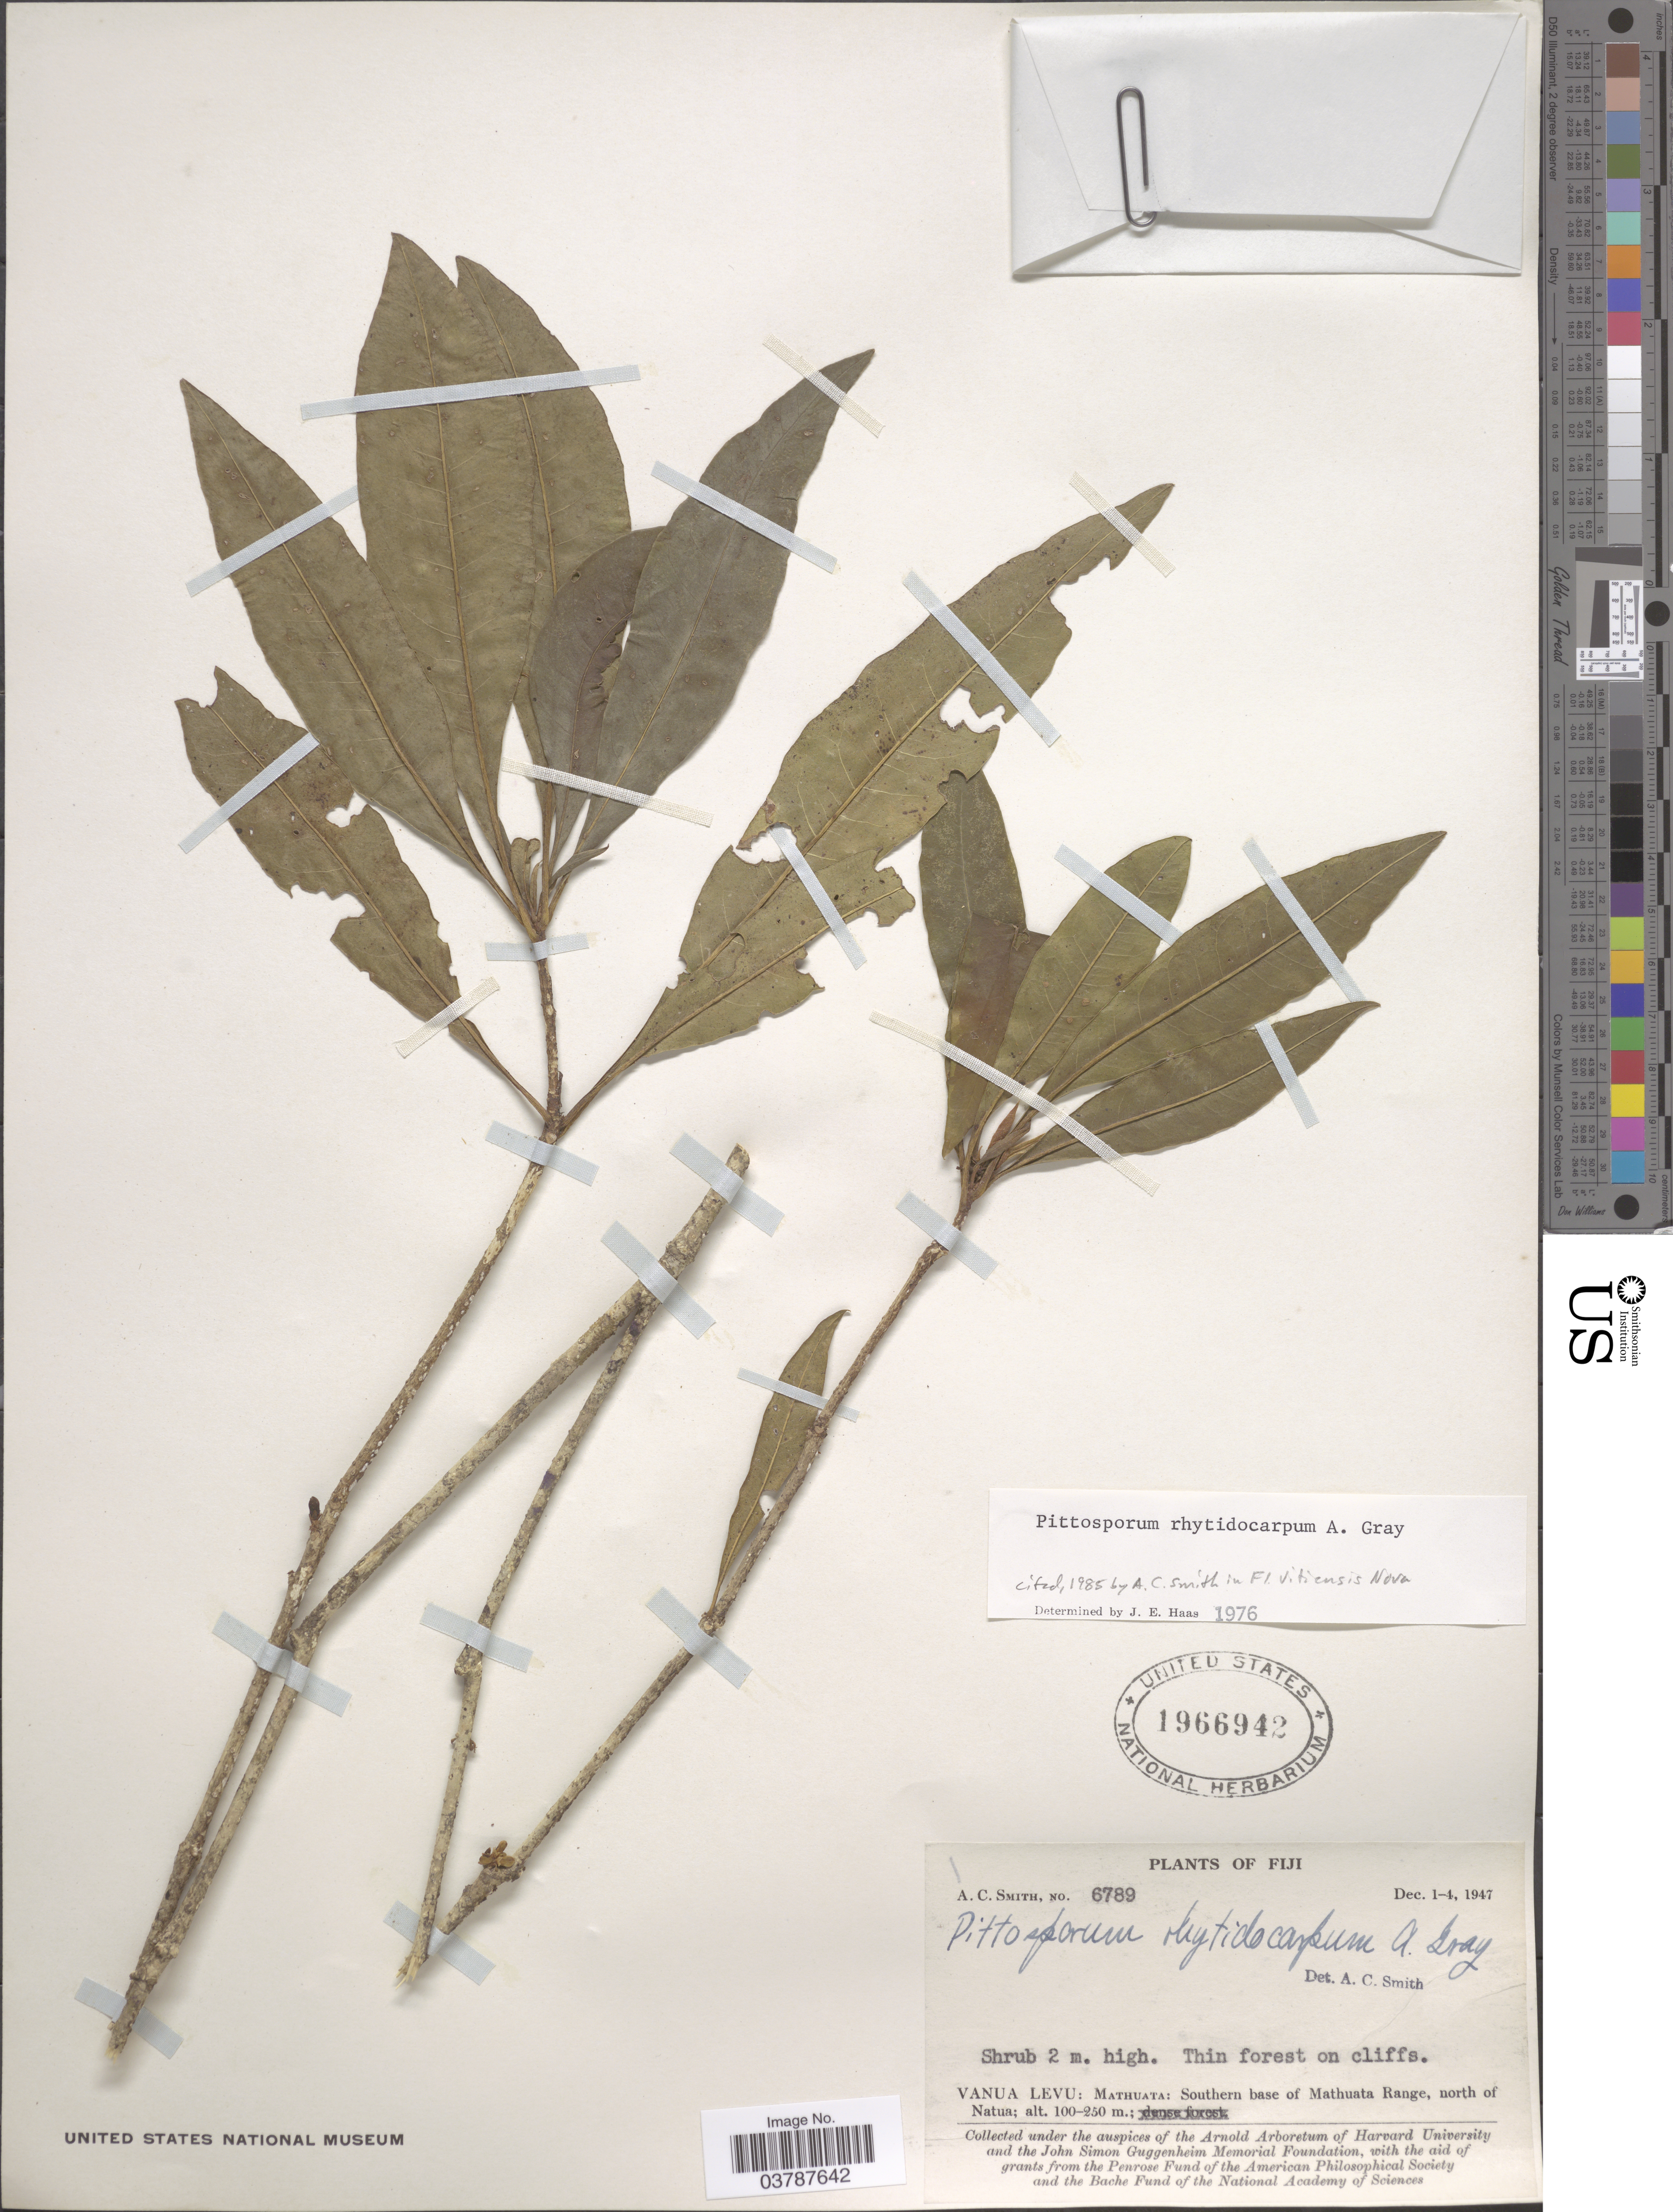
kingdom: Plantae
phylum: Tracheophyta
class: Magnoliopsida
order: Apiales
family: Pittosporaceae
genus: Pittosporum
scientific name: Pittosporum rhytidocarpum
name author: A. Gray in Wilkes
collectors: A. C. Smith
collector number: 6789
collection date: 1947-12-01/1947-12-04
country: Fiji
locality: Vanua Levu: Mathuata: Southern base of Mathuata Range, north of Natua.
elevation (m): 100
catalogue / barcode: US 1966942